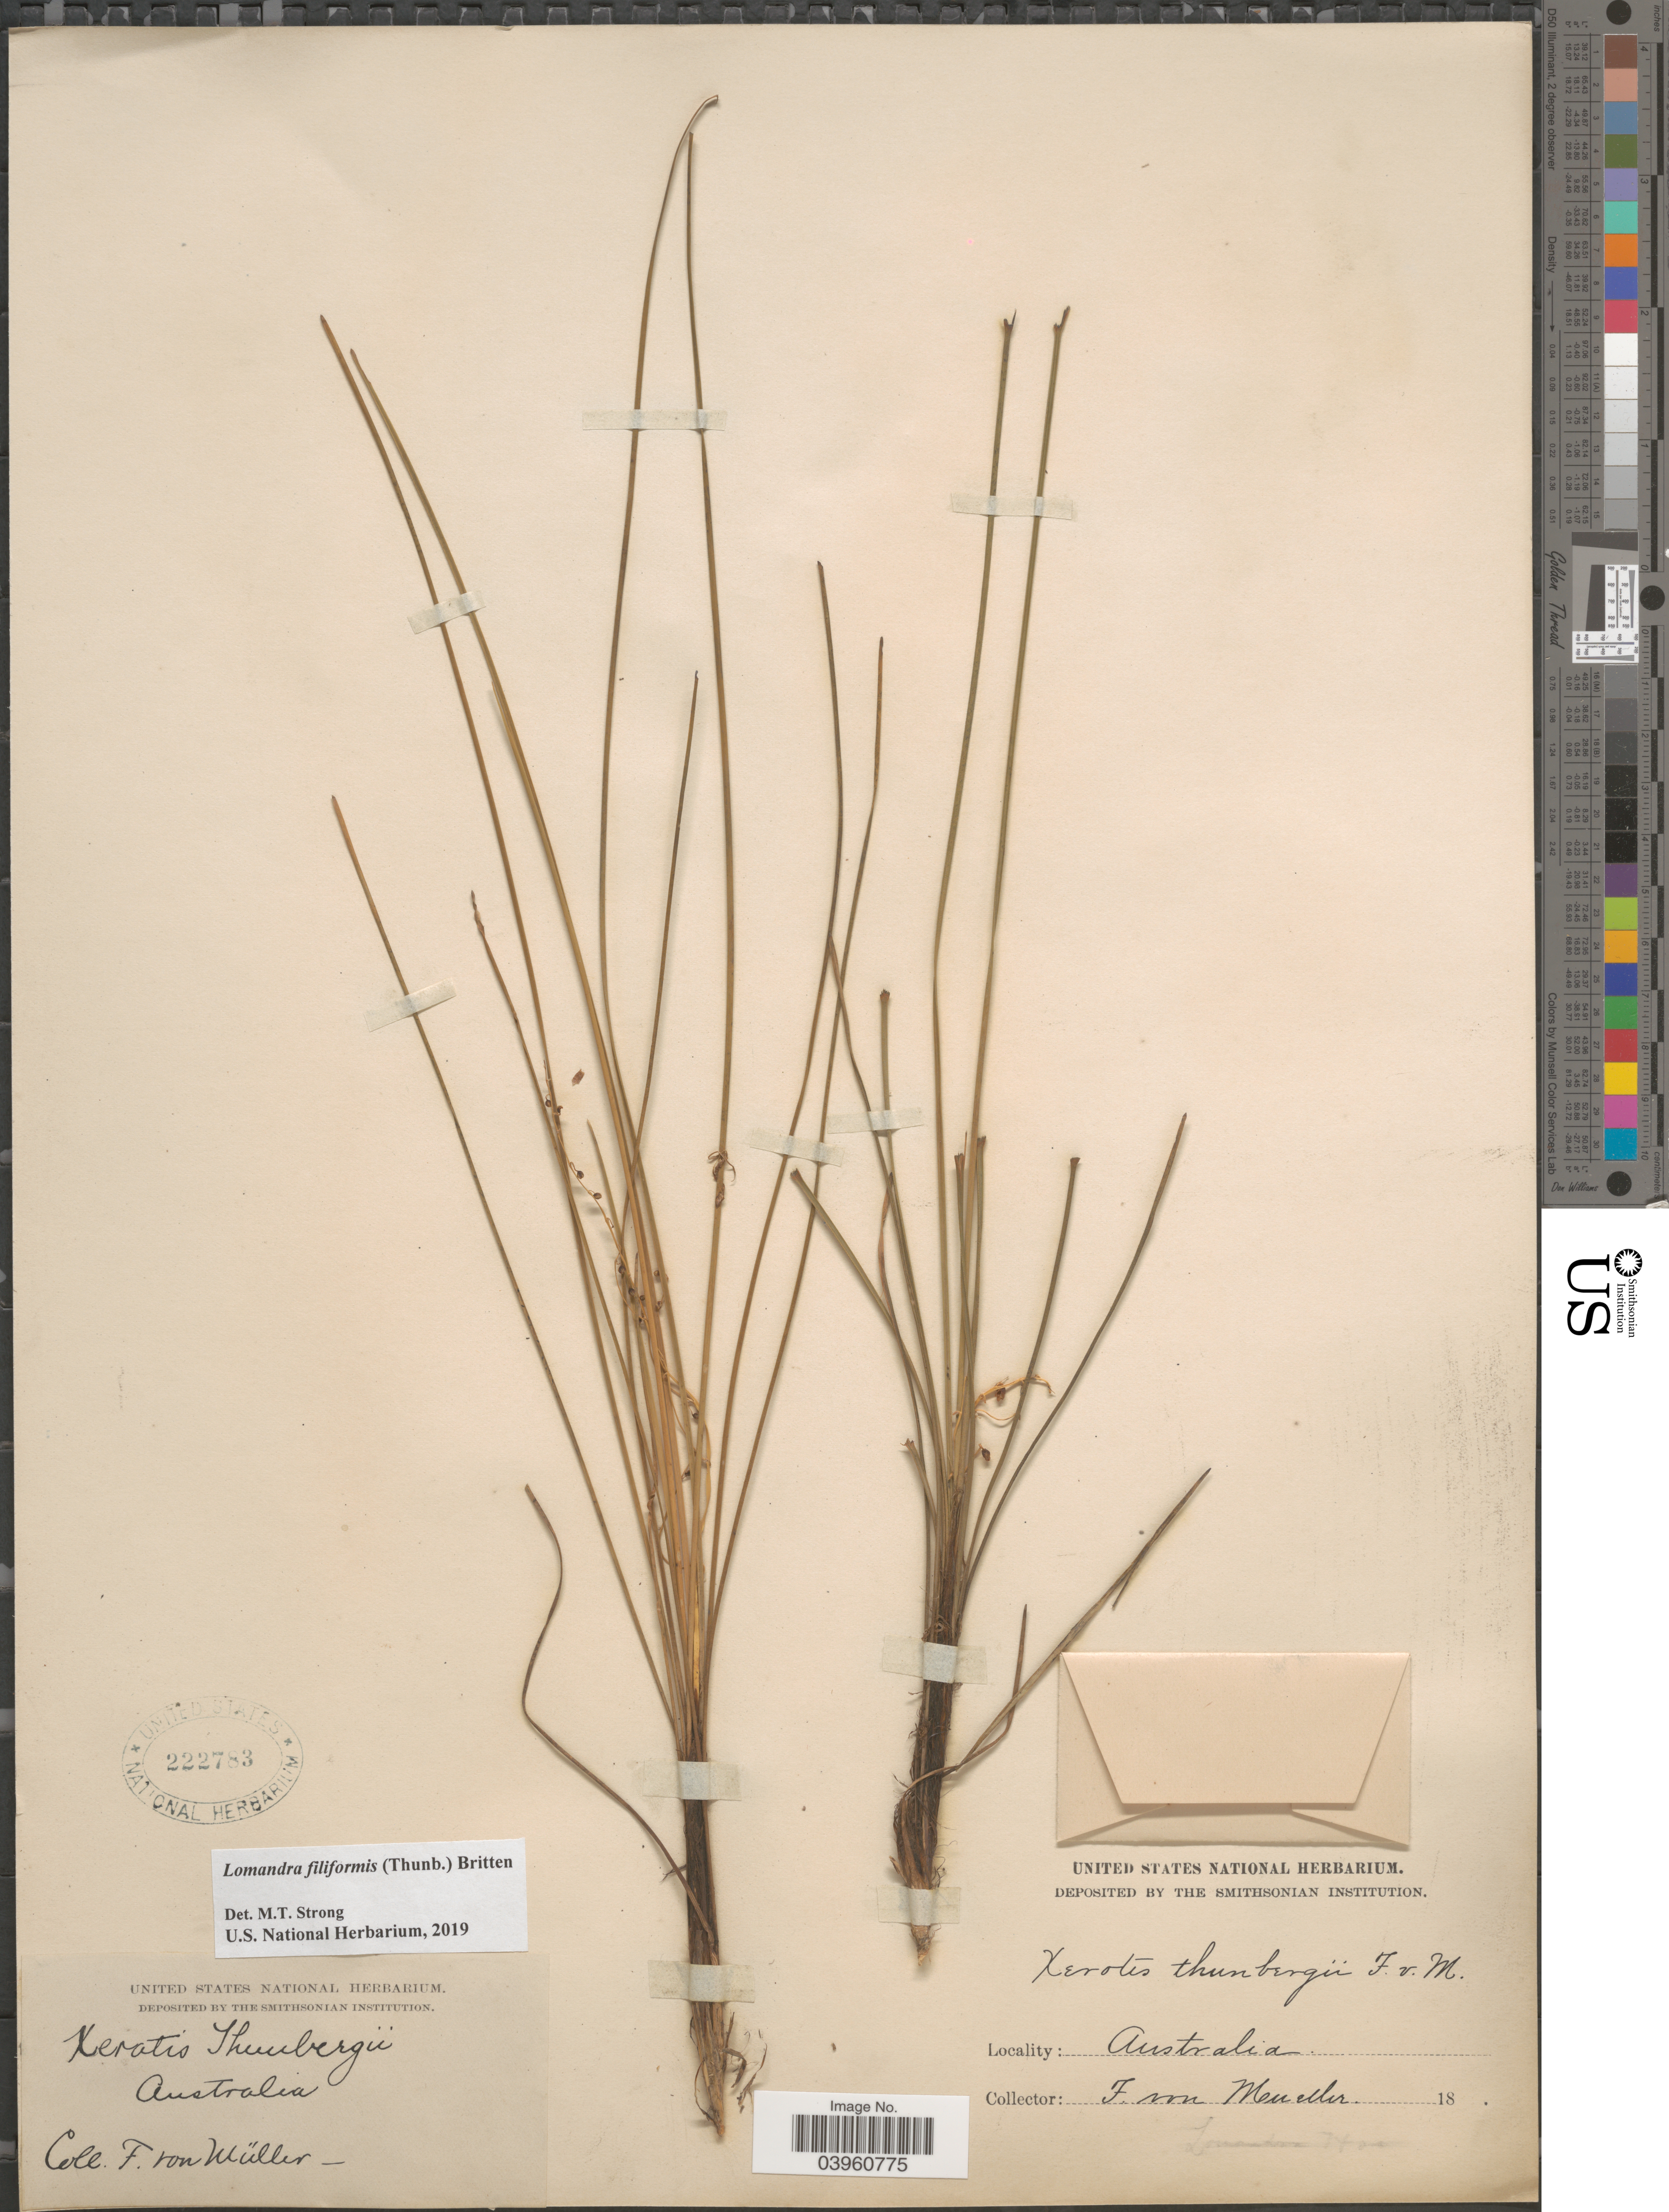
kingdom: Plantae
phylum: Tracheophyta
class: Liliopsida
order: Asparagales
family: Asparagaceae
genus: Lomandra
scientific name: Lomandra filiformis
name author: (Thunb.) Britten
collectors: F. von Mueller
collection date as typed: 18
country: Australia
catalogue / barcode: US 222783